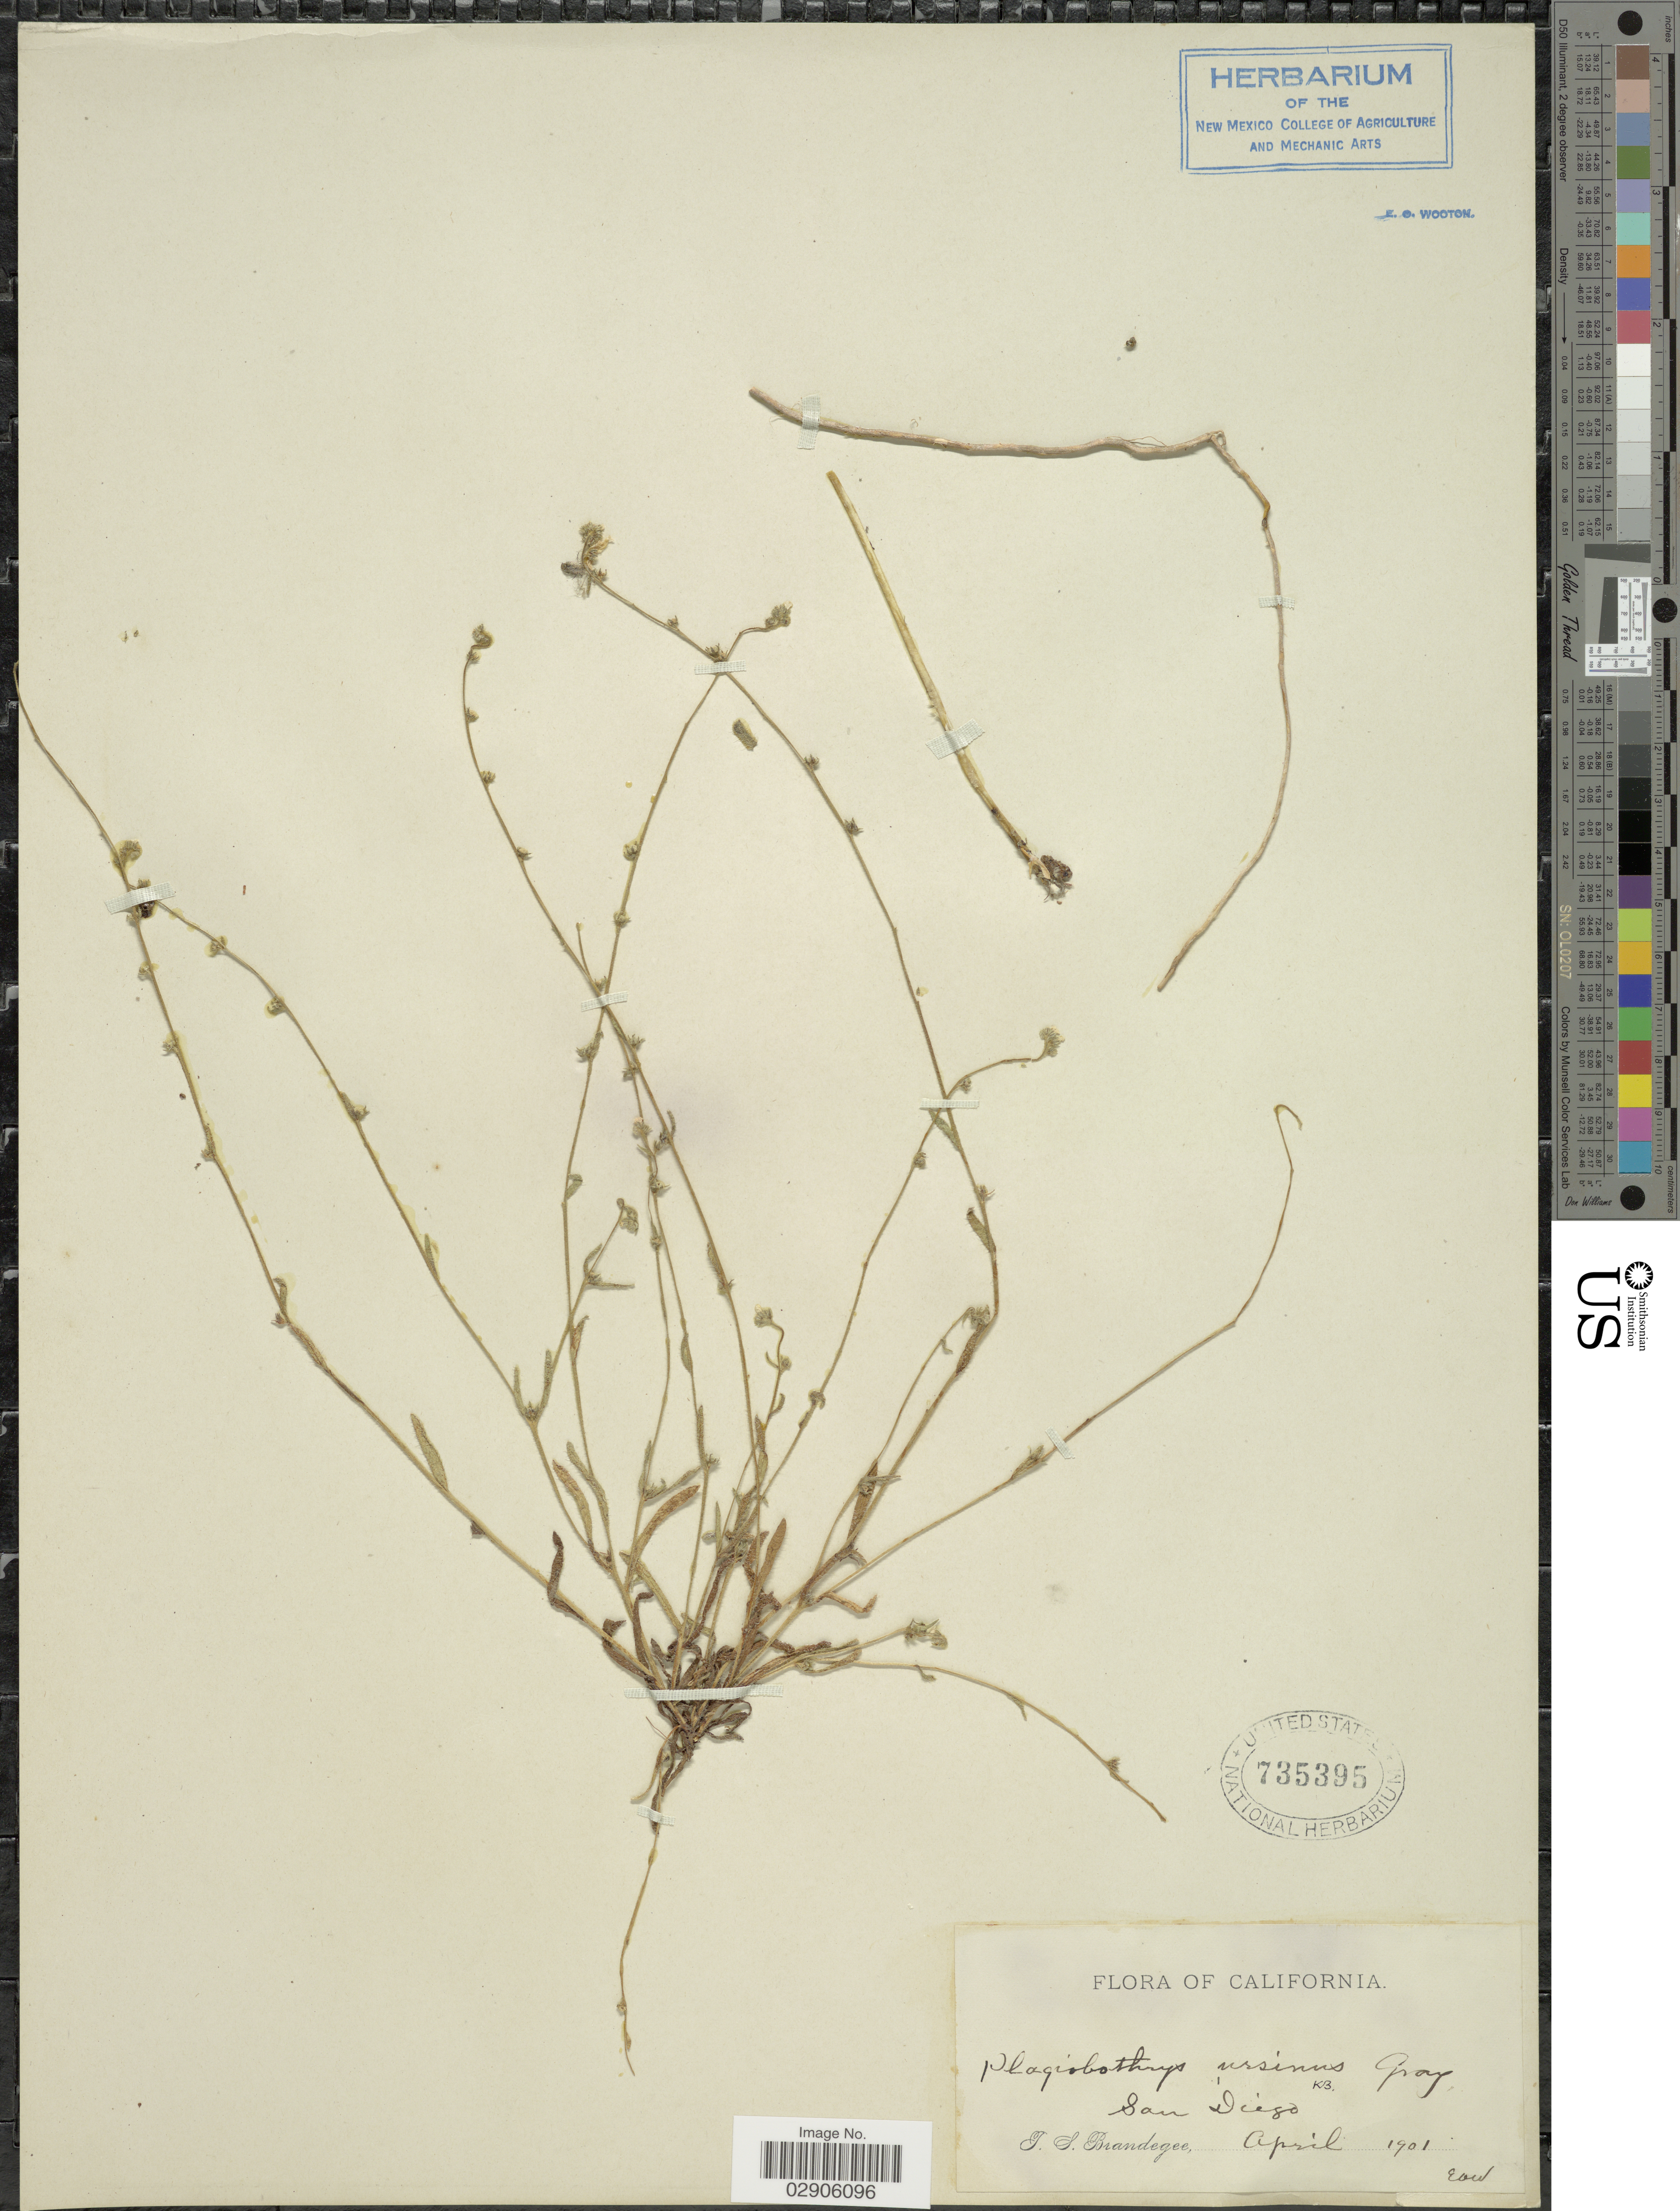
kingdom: Plantae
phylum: Tracheophyta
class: Magnoliopsida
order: Boraginales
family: Boraginaceae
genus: Plagiobothrys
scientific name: Plagiobothrys ursinus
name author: (A. Gray) A. Gray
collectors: T. S. Brandegee (herbarium)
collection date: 1901-04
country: United States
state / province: California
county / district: San Diego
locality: San Diego.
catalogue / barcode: US 735395